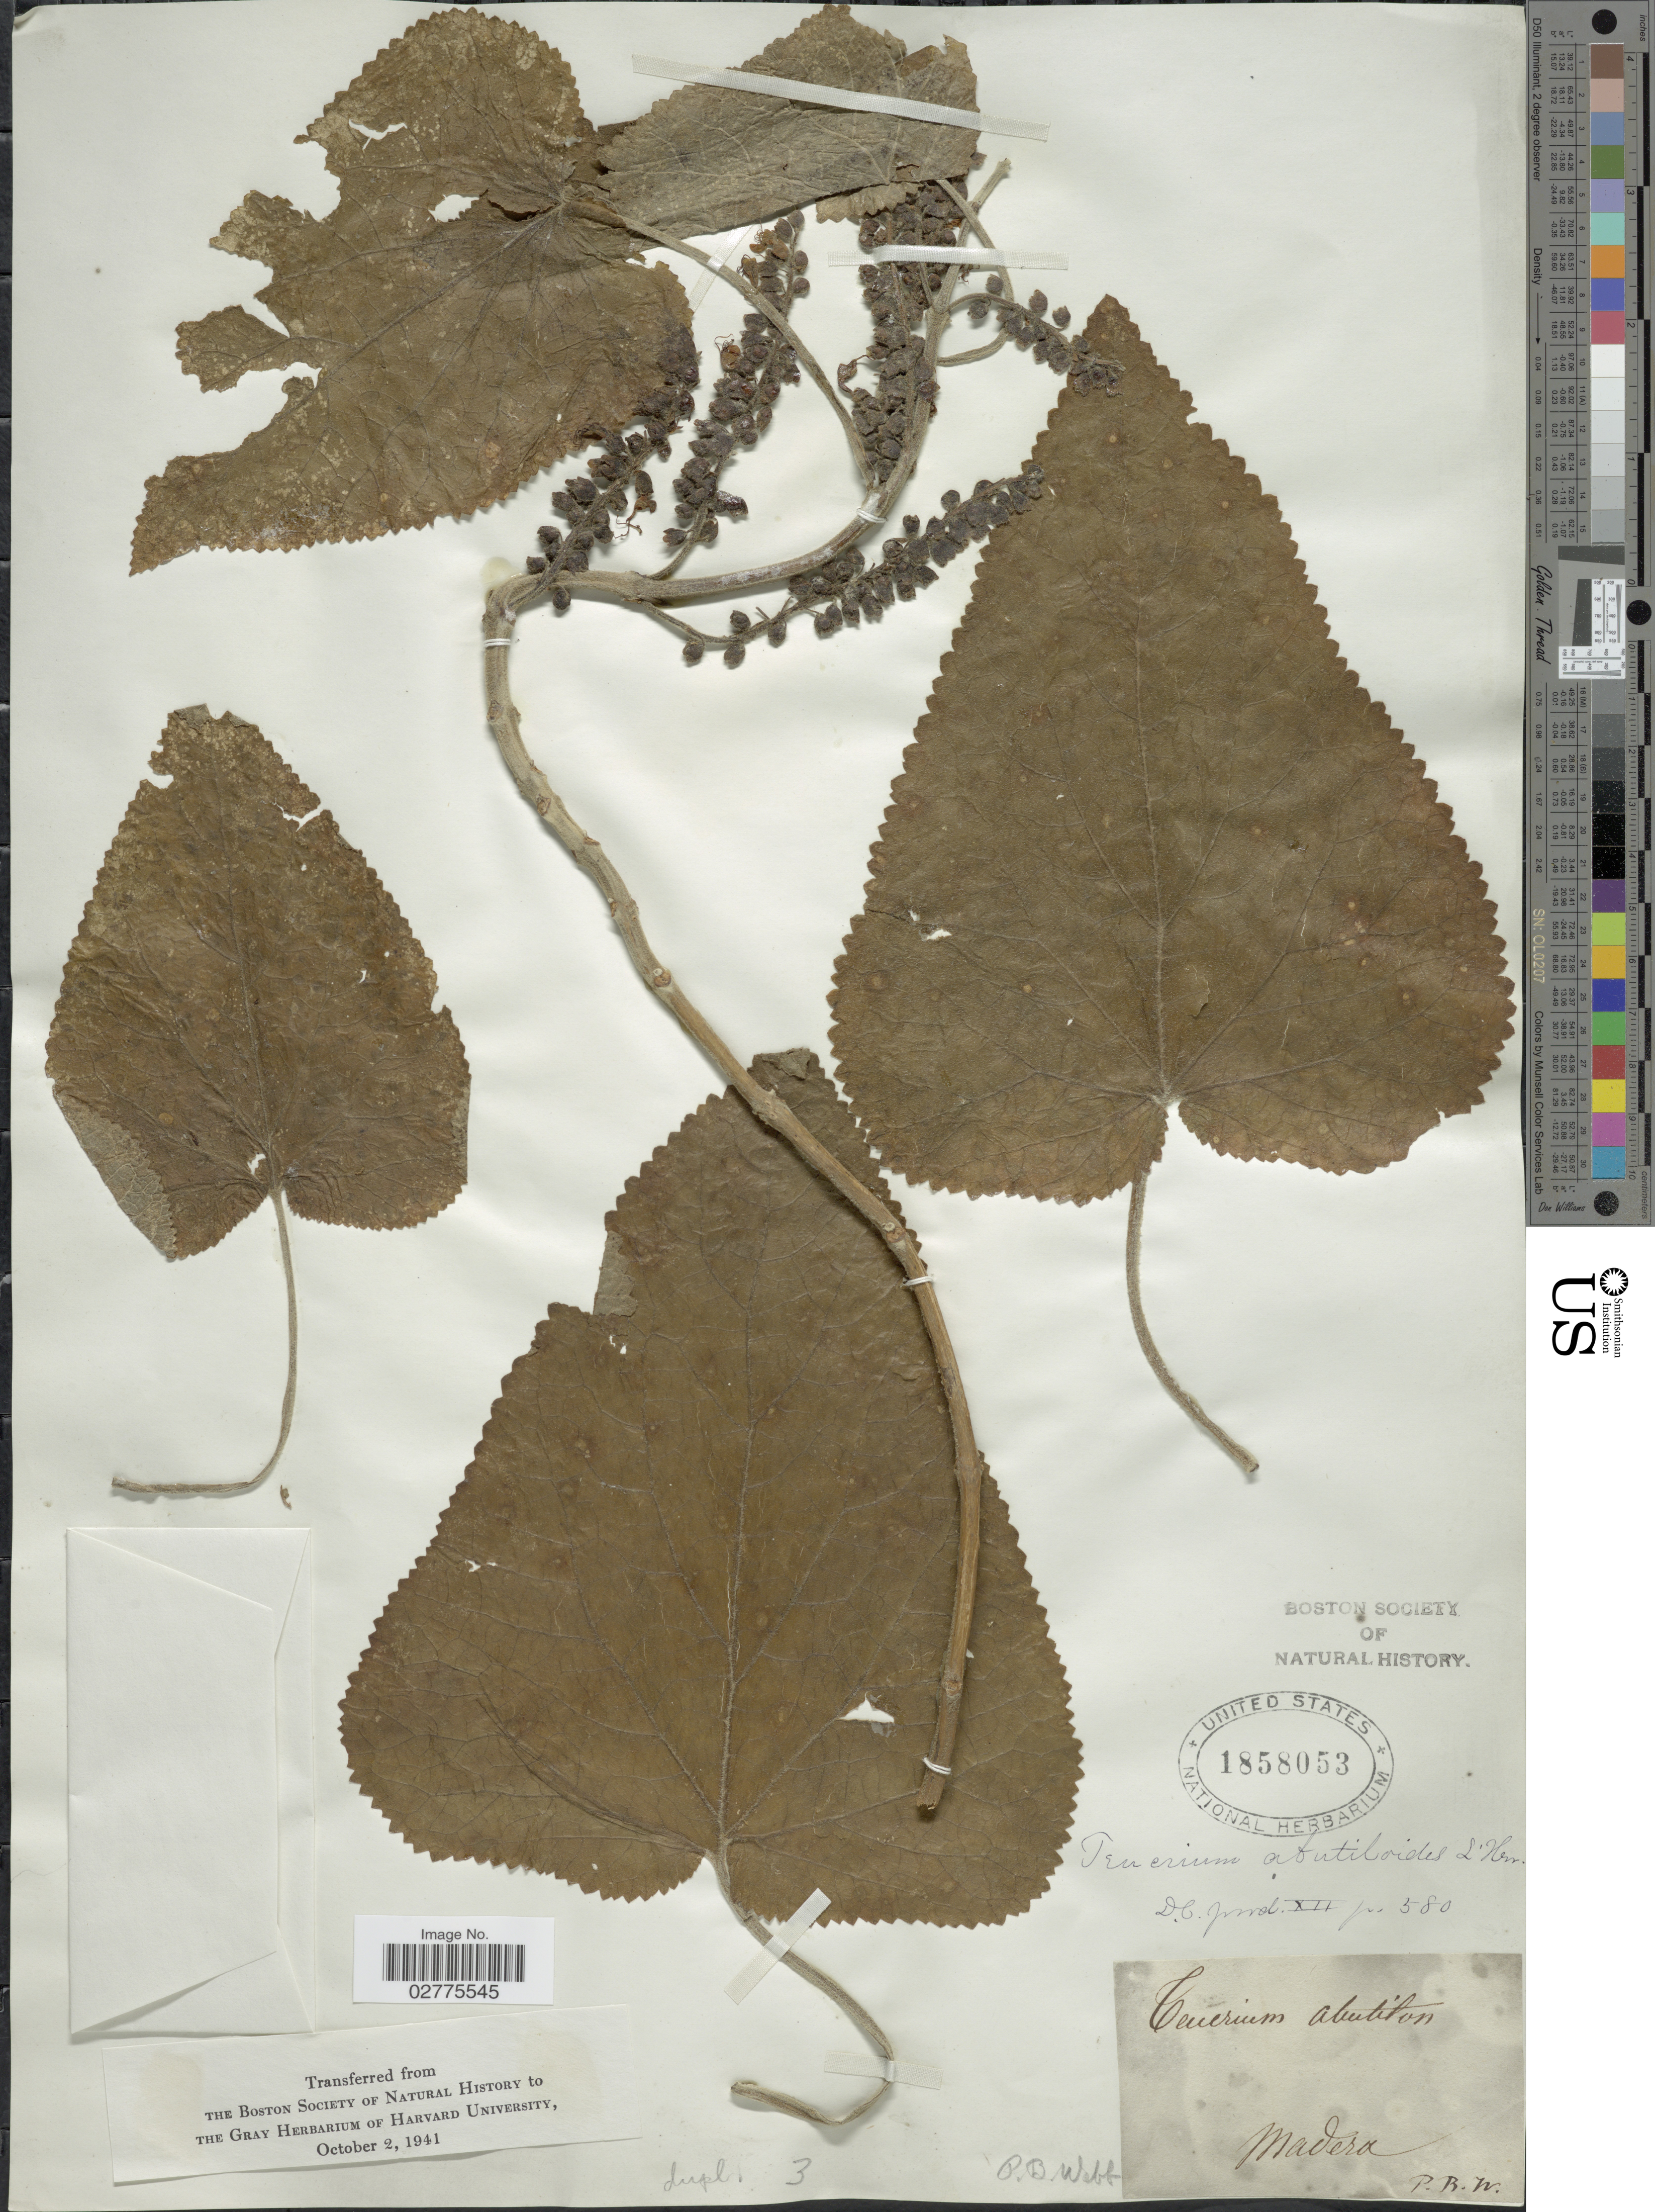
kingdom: Plantae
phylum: Tracheophyta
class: Magnoliopsida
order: Lamiales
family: Lamiaceae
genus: Teucrium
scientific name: Teucrium abutiloides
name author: L'Hér.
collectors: P. B. Webb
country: Portugal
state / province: Madeira (Aut. Reg.)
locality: Madera.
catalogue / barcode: US 1858053